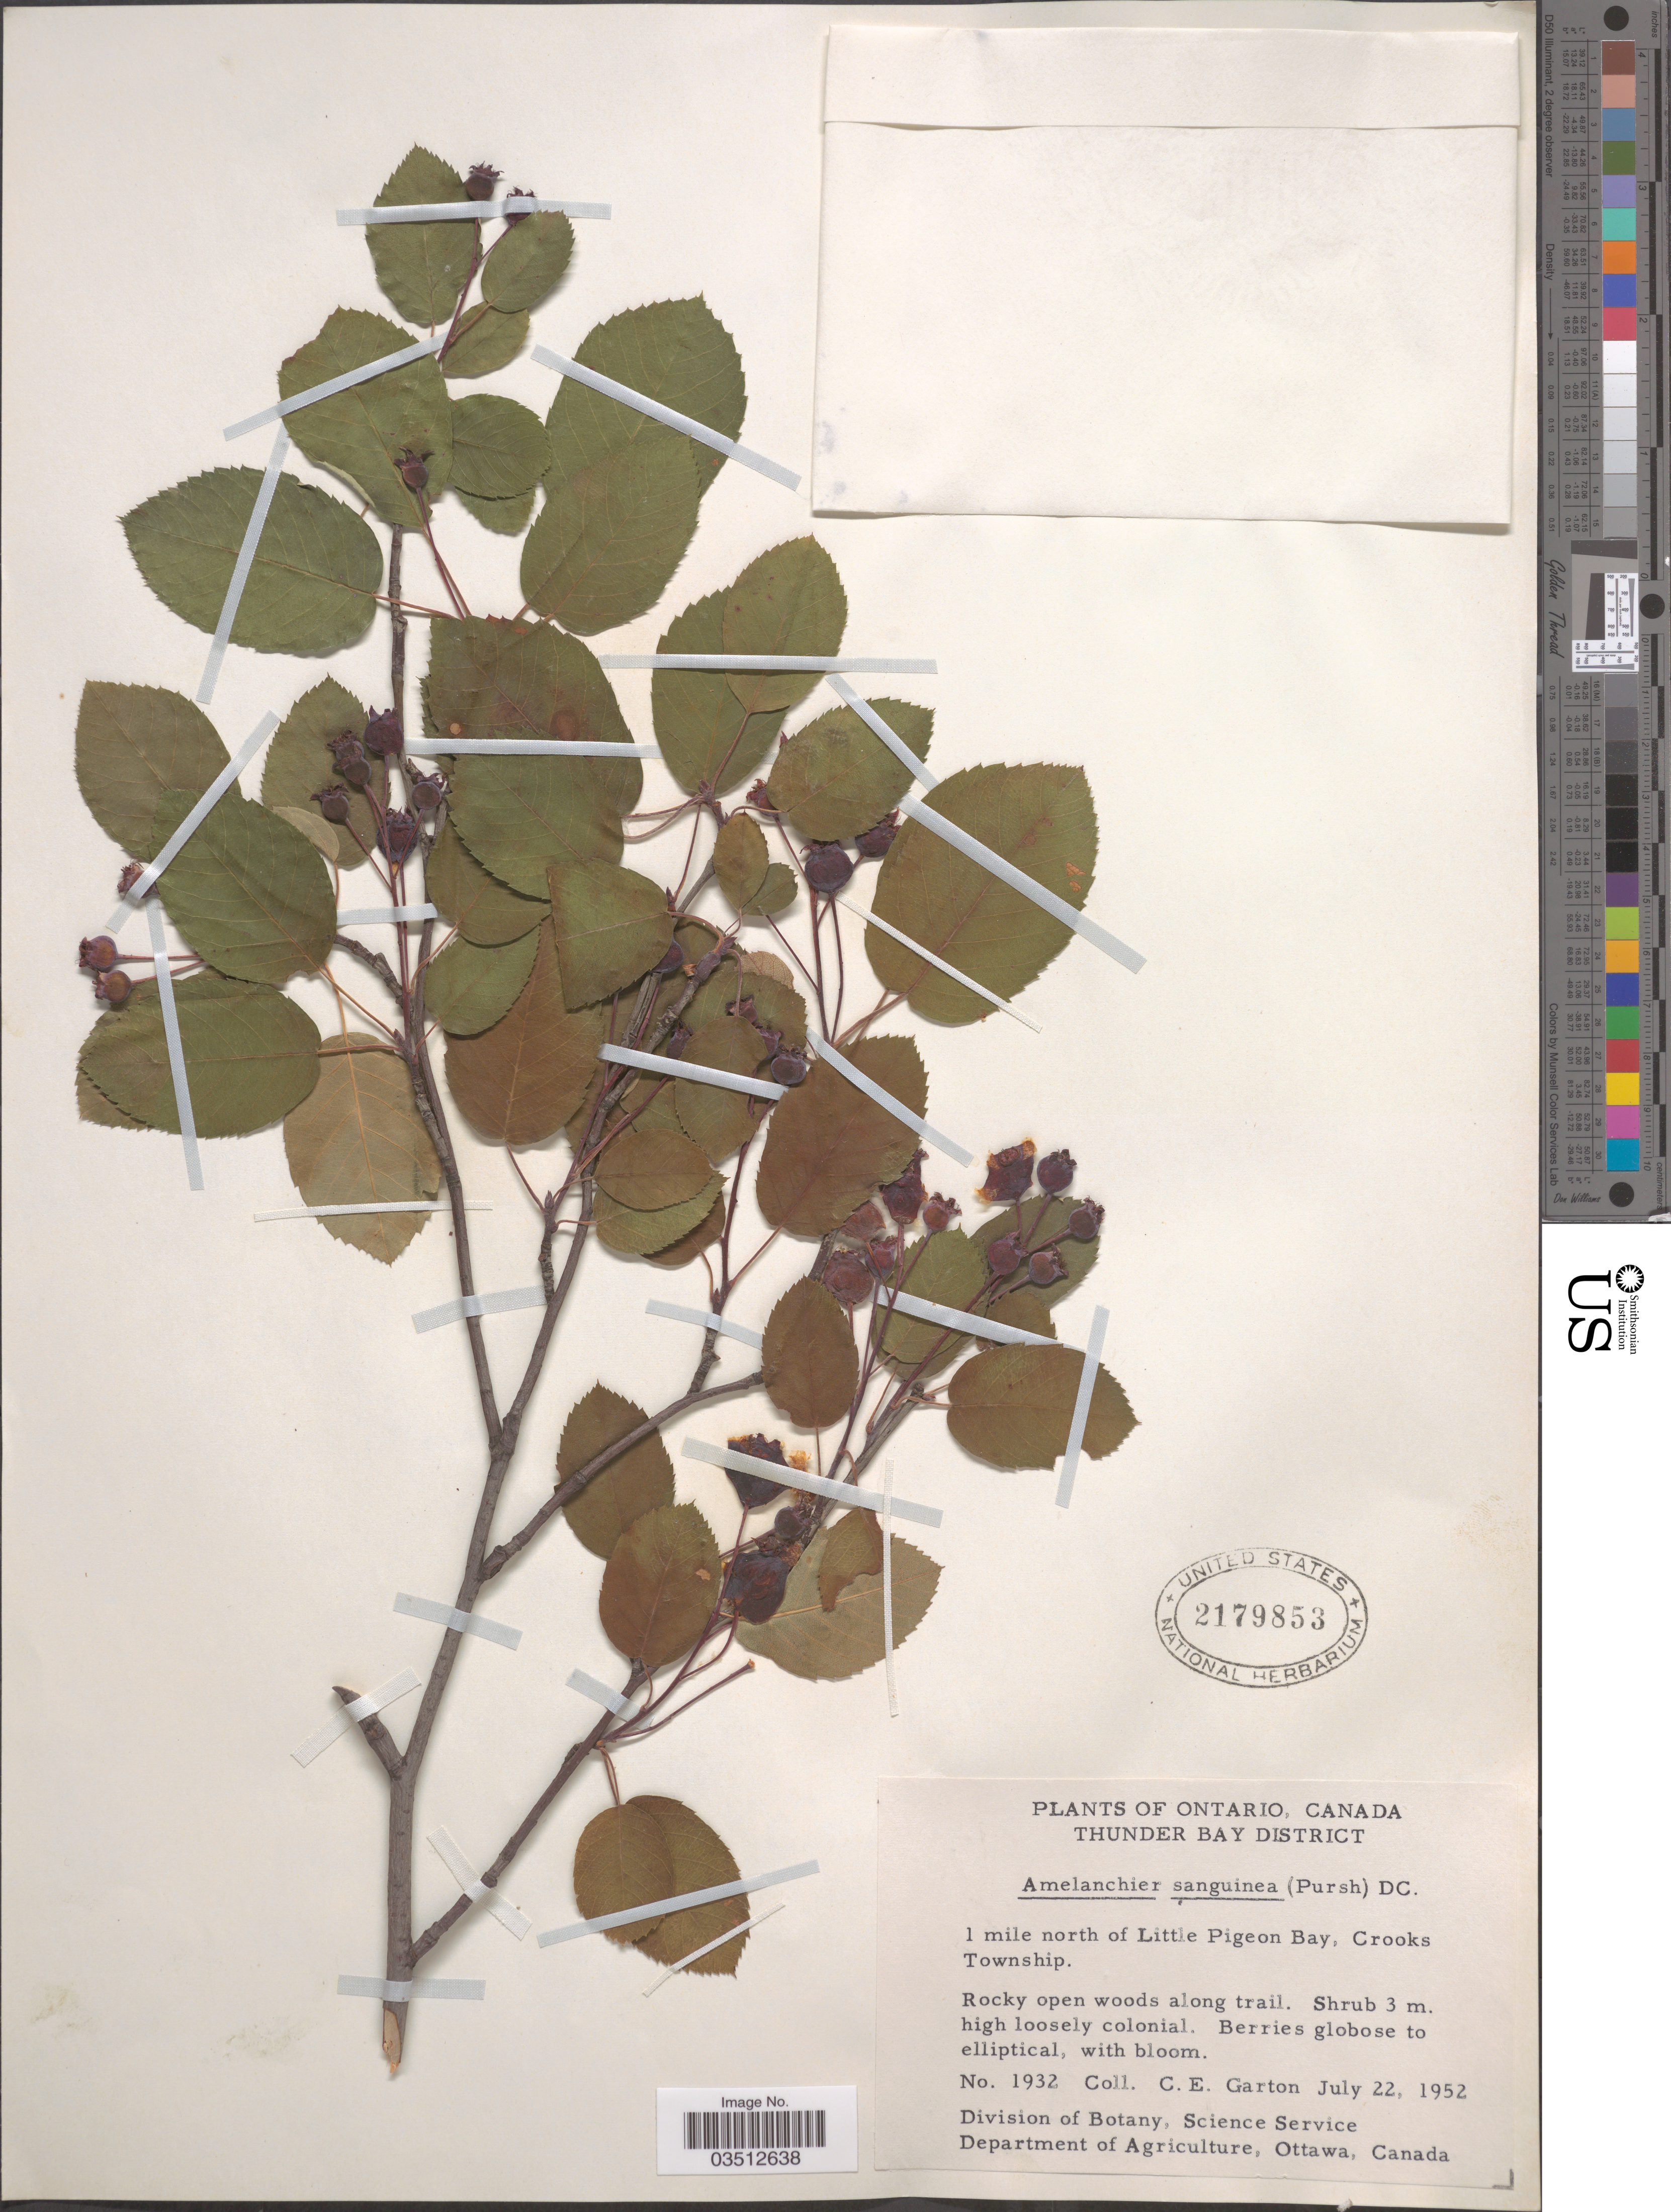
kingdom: Plantae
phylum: Tracheophyta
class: Magnoliopsida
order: Rosales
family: Rosaceae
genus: Amelanchier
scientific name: Amelanchier sanguinea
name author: (Pursh) DC.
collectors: C. E. Garton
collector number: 1932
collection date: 1952-07-22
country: Canada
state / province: Ontario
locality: Thunder Bay District. 1 mile north of Little Pigeon Bay, Crooks Township.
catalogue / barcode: US 2179853